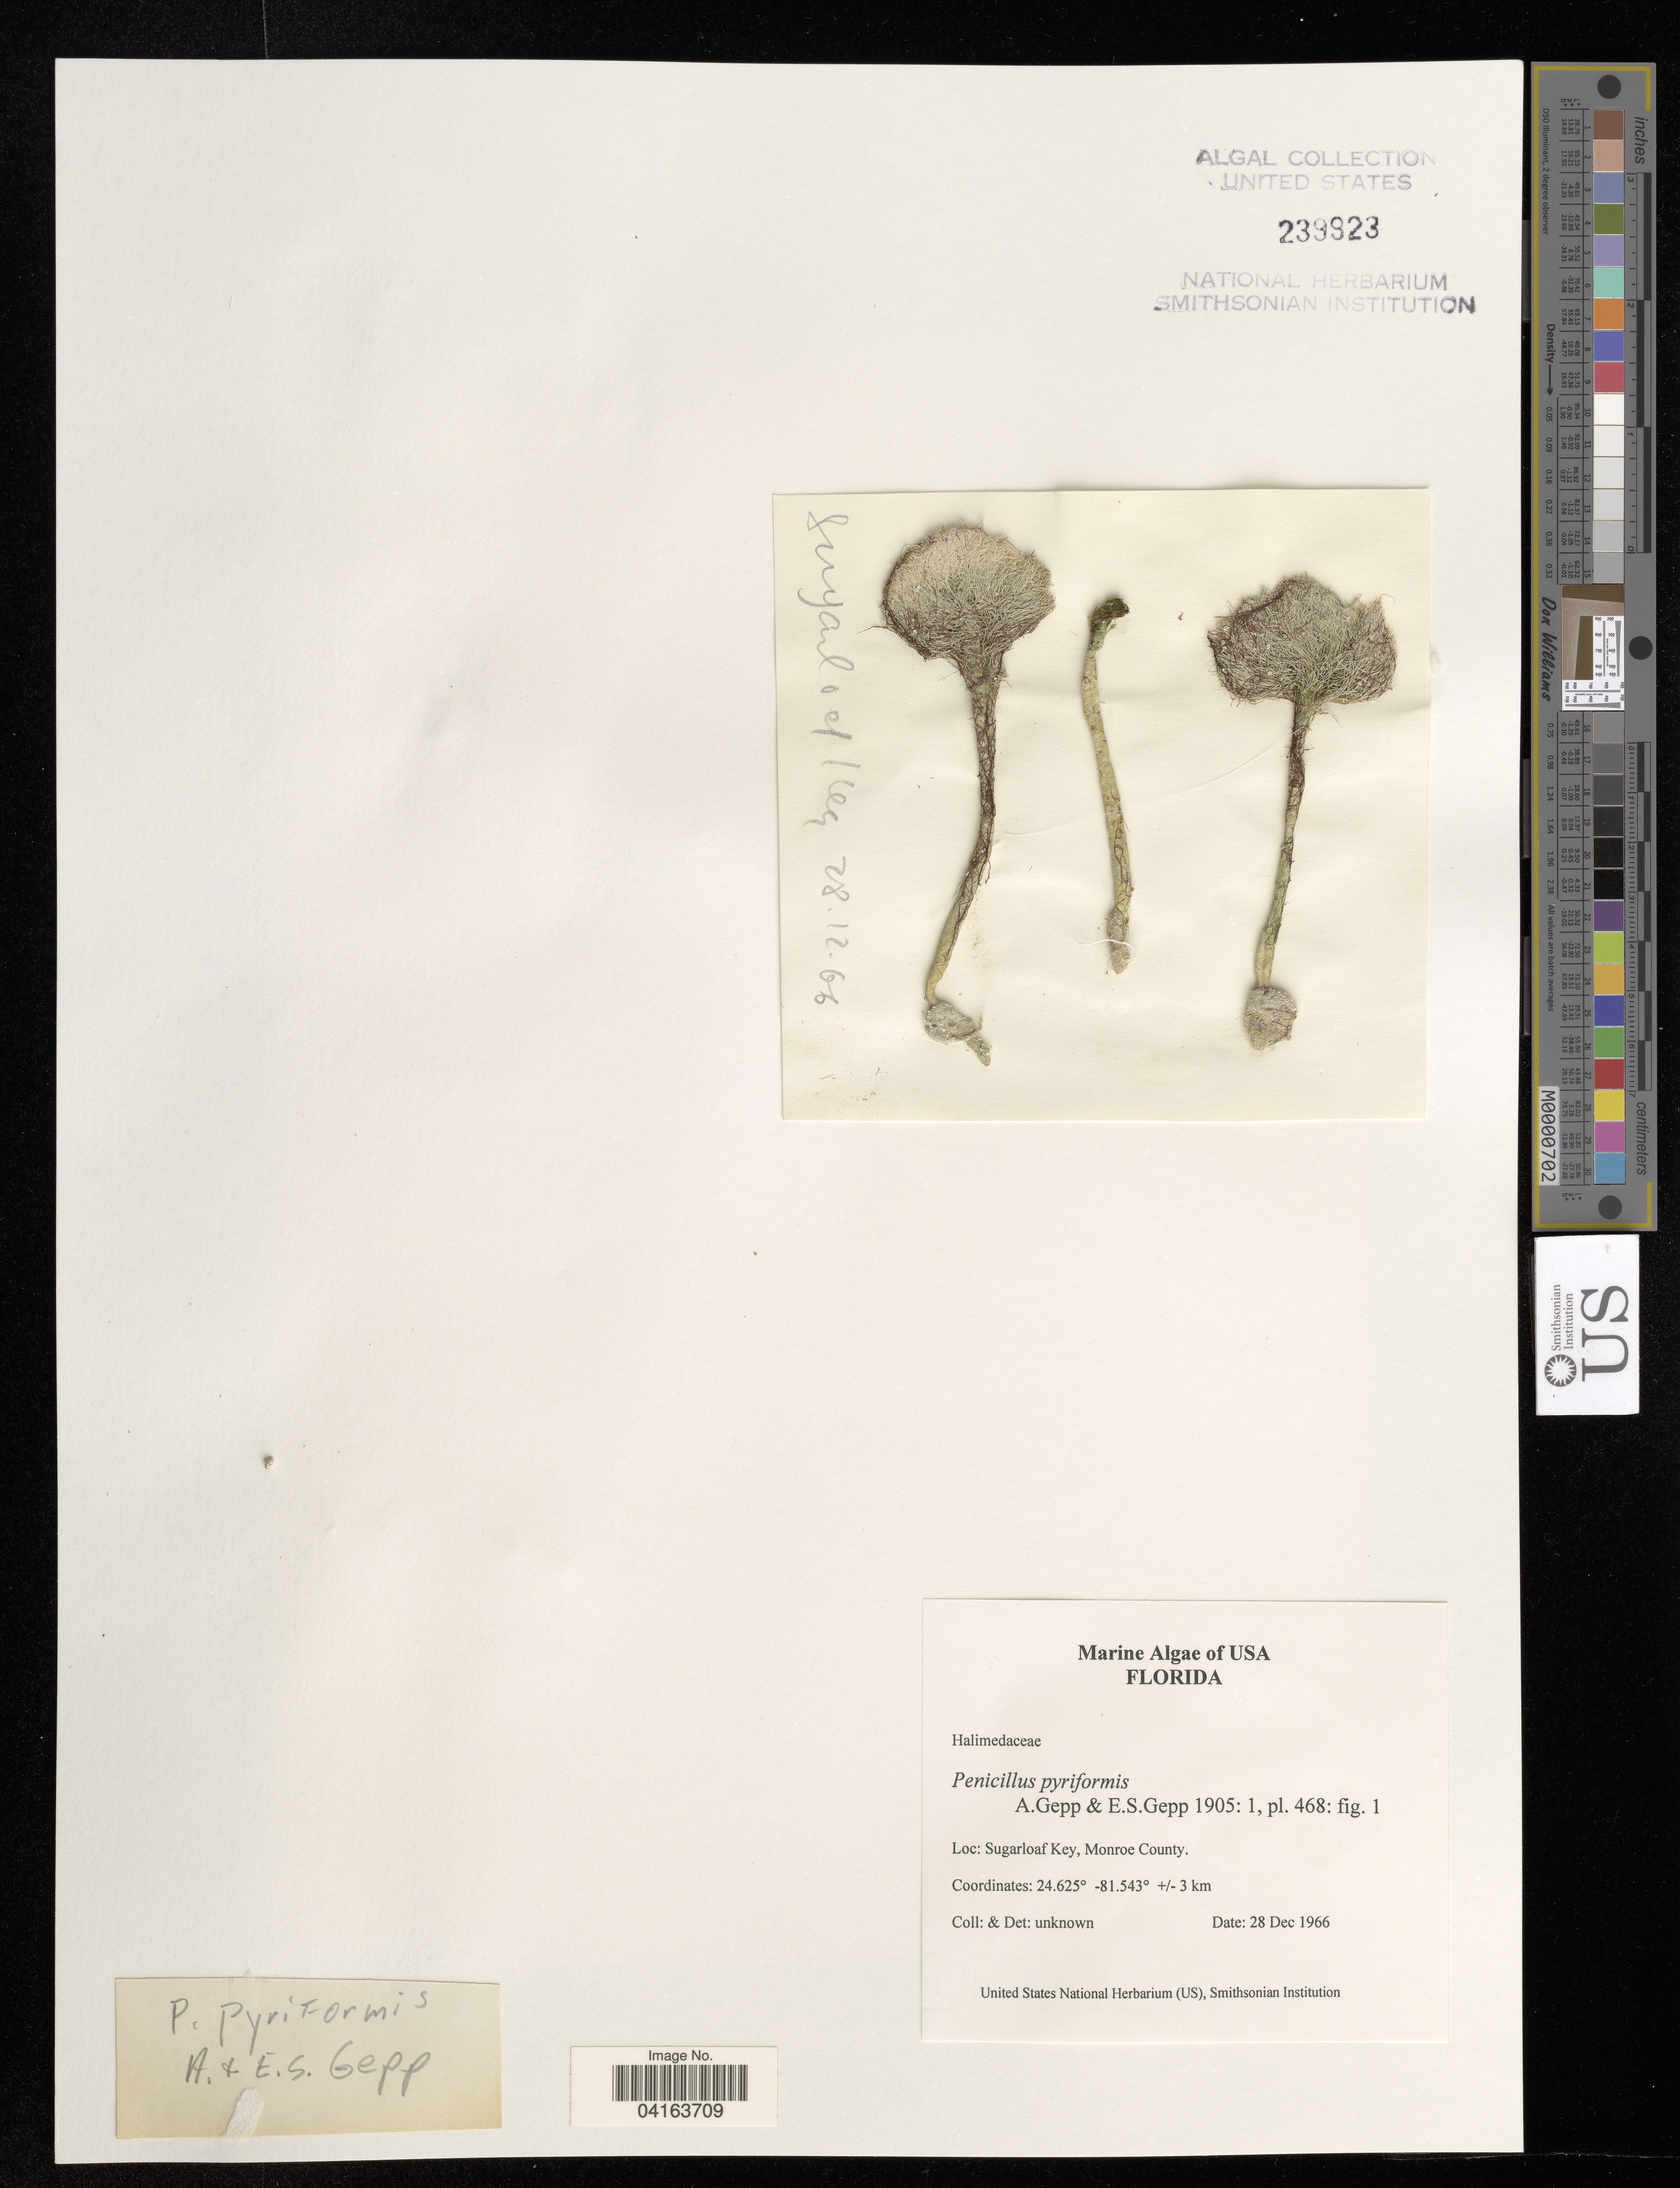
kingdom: Plantae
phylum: Chlorophyta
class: Ulvophyceae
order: Bryopsidales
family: Udoteaceae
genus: Penicillus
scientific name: Penicillus pyriformis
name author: A. Gepp & E. Gepp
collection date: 1966-12-28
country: United States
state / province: Florida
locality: Sugarloaf Key, Monroe County.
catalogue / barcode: US 239923